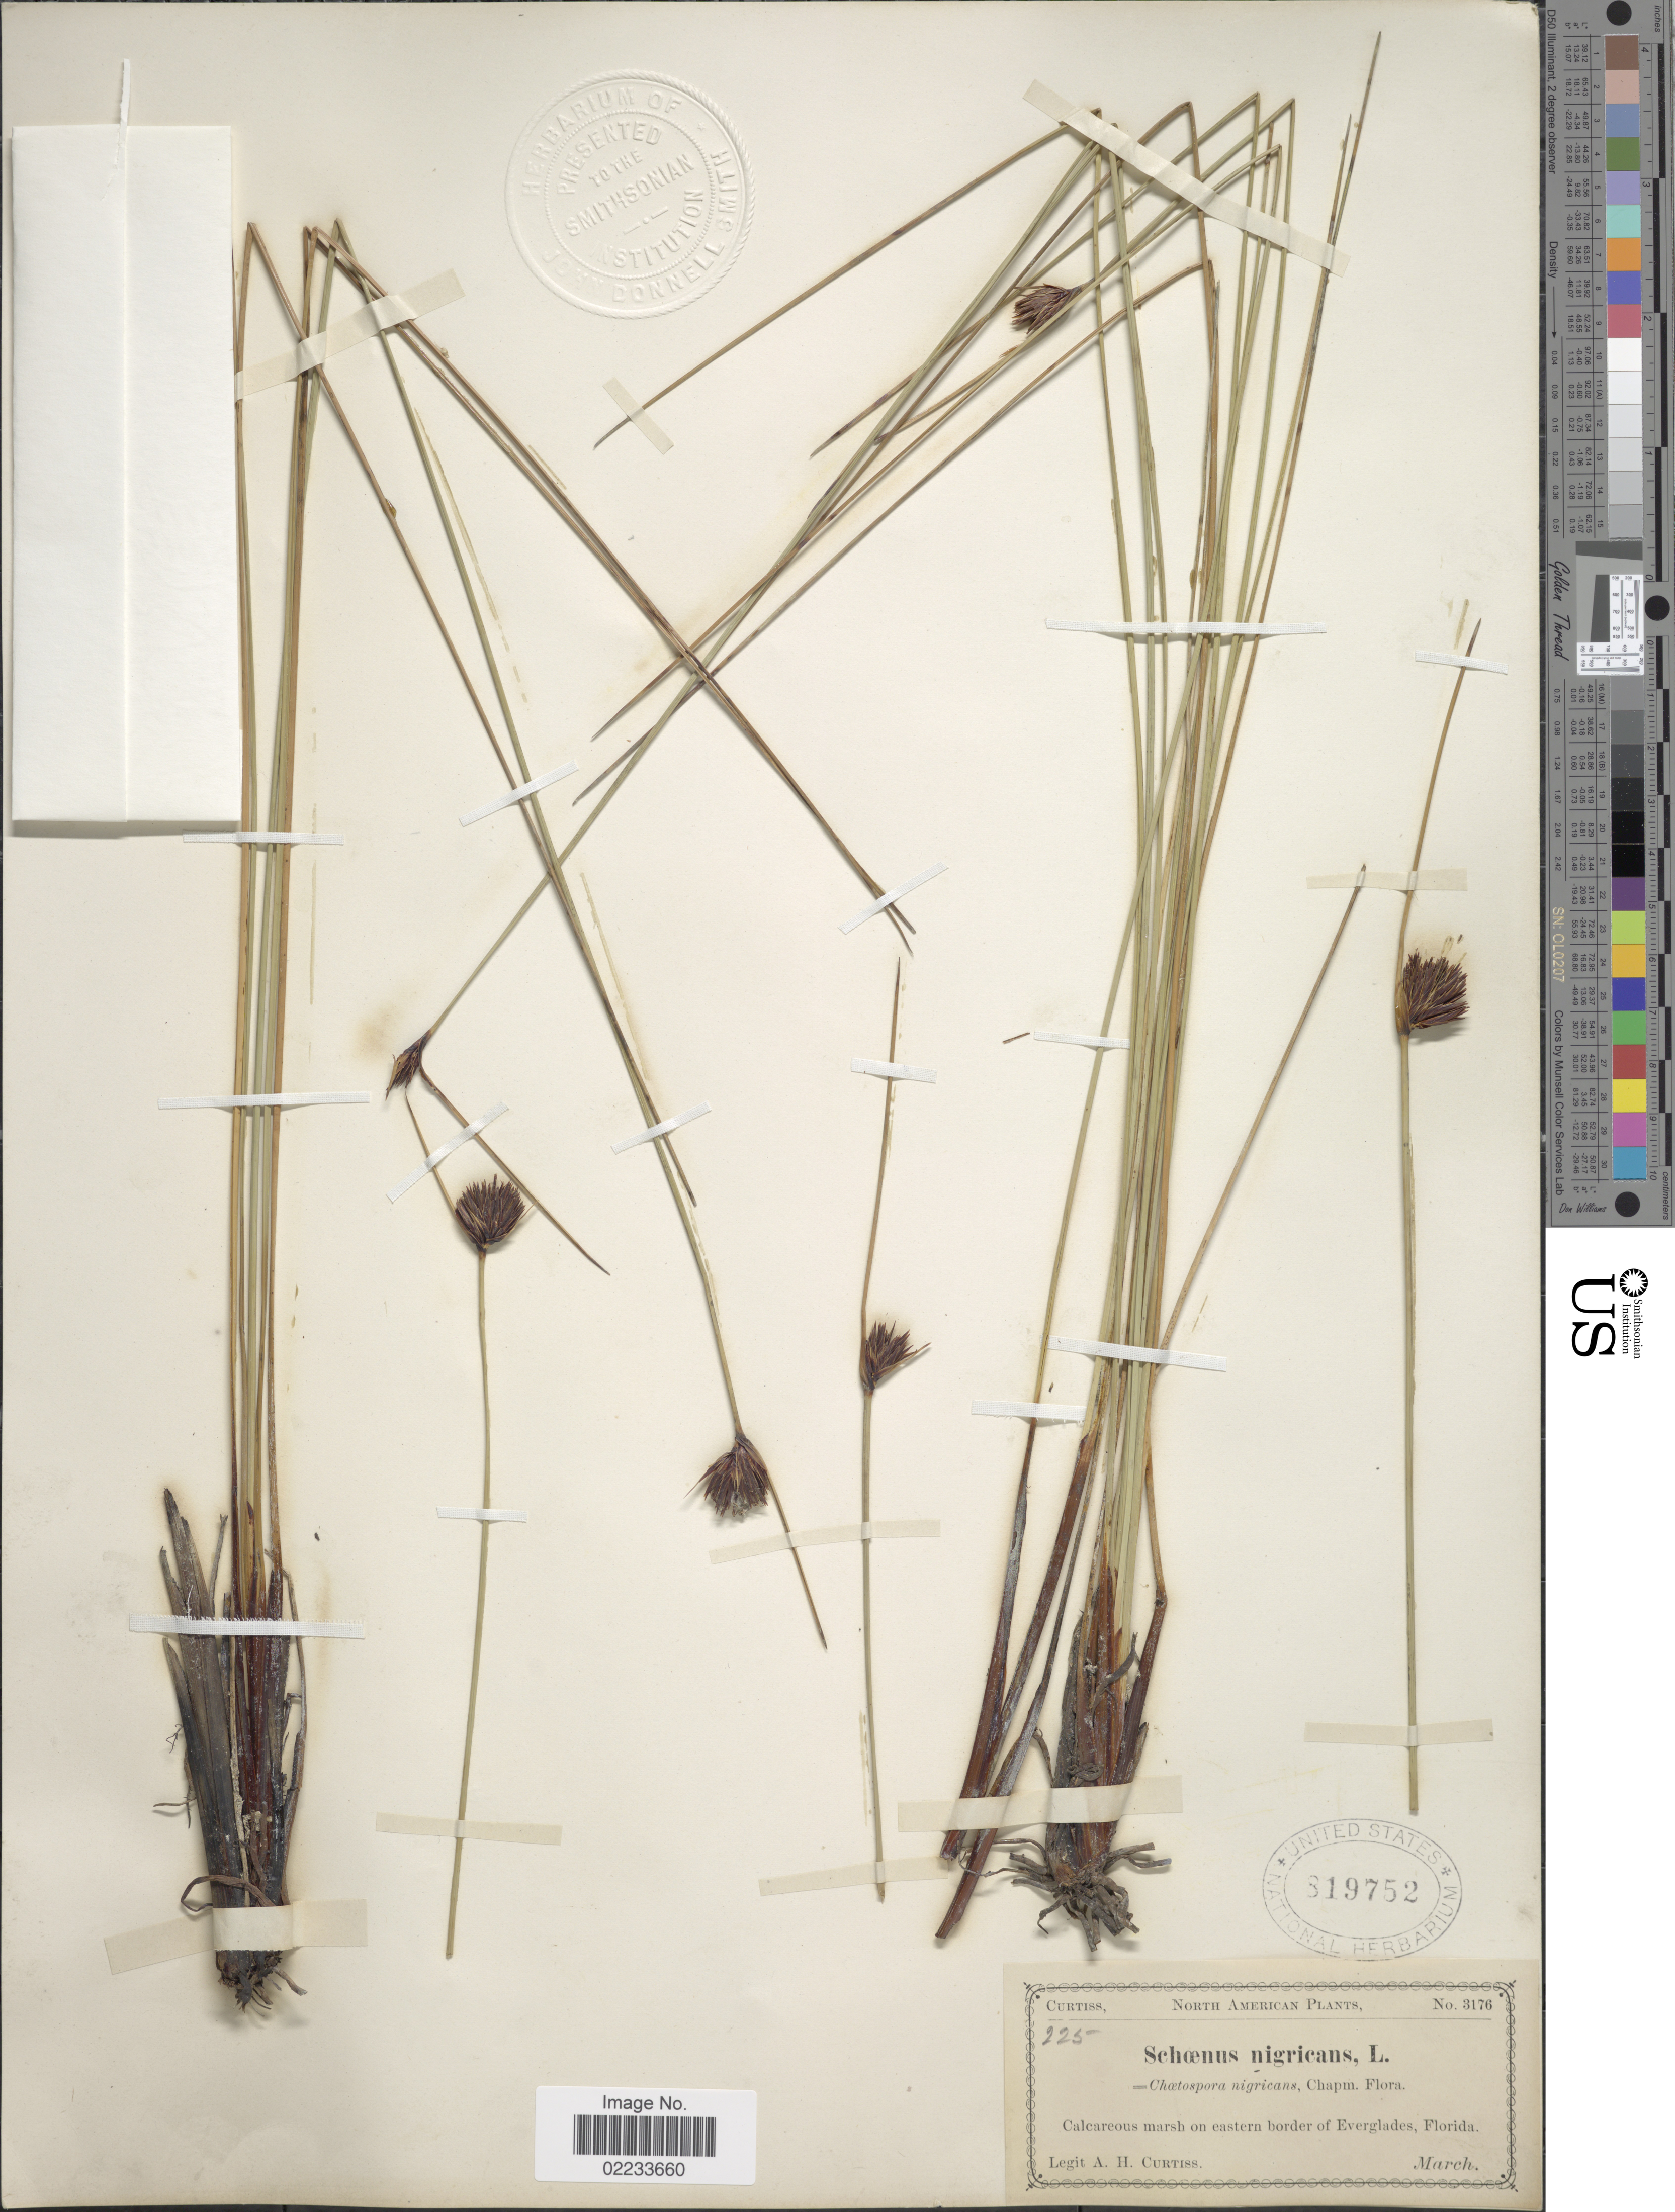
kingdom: Plantae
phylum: Tracheophyta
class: Liliopsida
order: Poales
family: Cyperaceae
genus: Schoenus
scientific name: Schoenus nigricans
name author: L.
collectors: A. H. Curtiss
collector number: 3176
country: United States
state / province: Florida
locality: Calcareous marsh on eastern border of Everglades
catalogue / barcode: US 819752